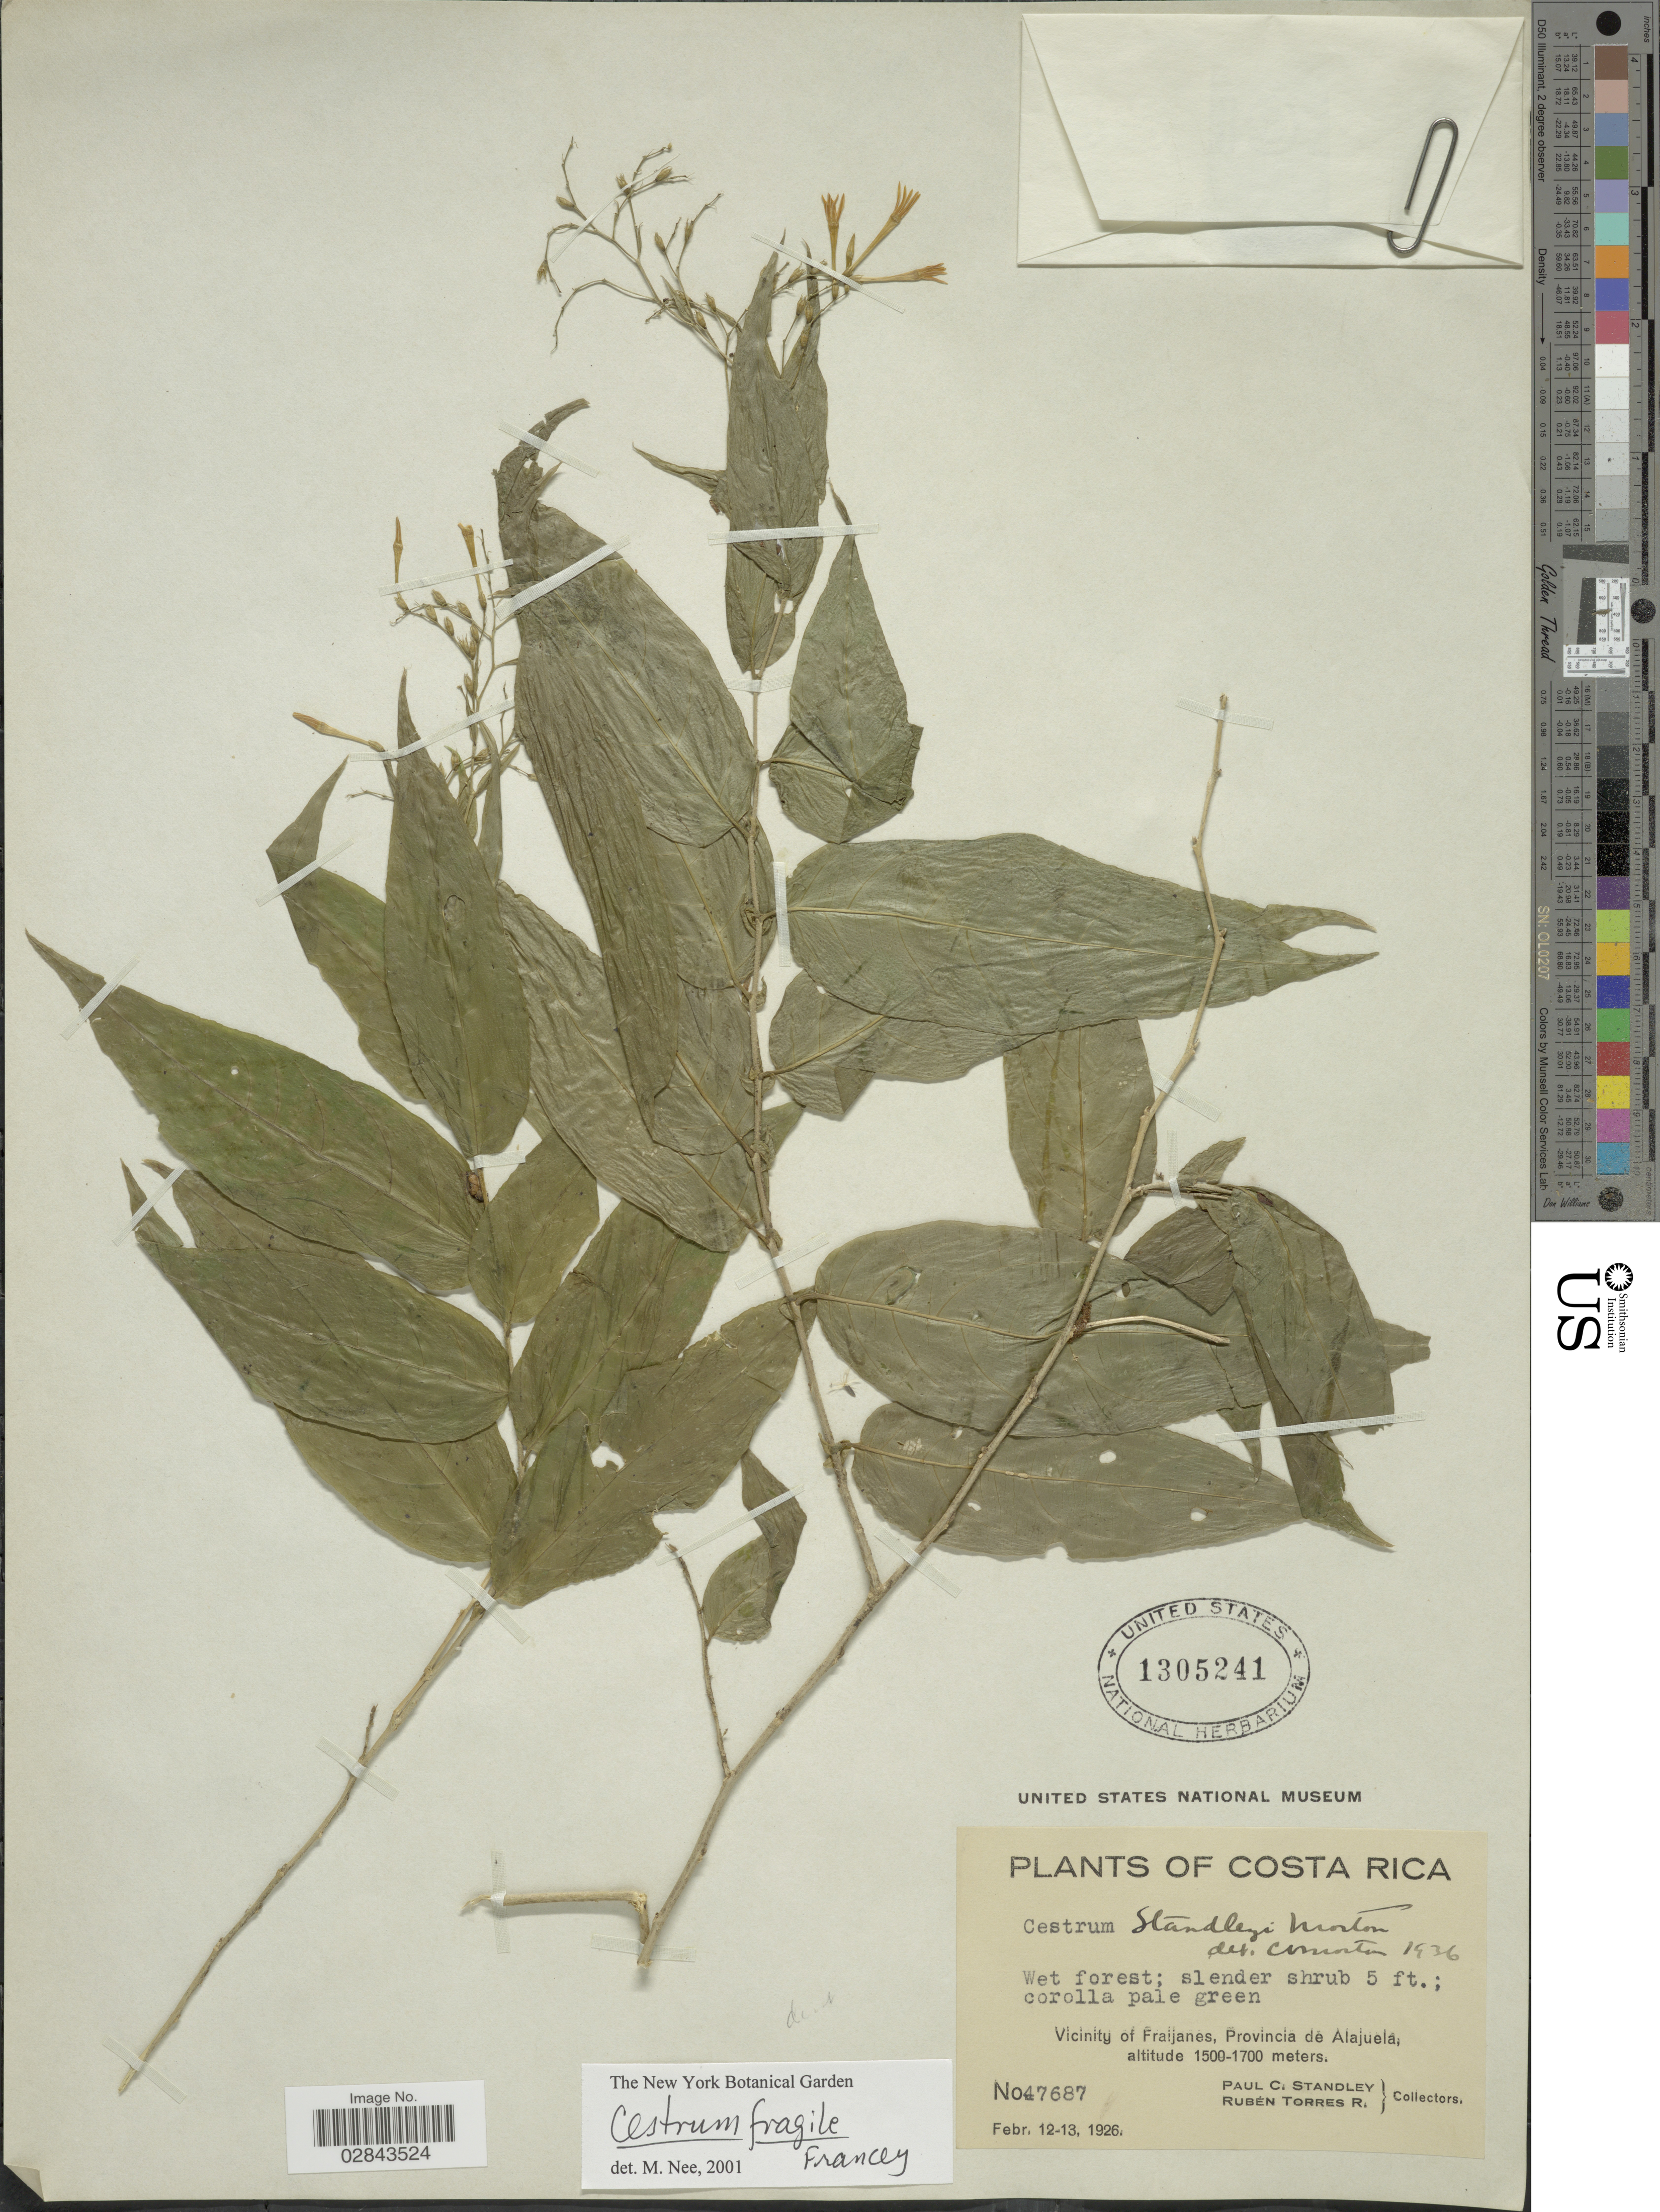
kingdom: Plantae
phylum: Tracheophyta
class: Magnoliopsida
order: Solanales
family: Solanaceae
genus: Cestrum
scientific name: Cestrum fragile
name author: Francey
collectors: P. C. Standley & R. Torres Rojas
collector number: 47687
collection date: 1926-02-12/1926-02-13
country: Costa Rica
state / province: Alajuela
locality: Vicinity of Fraijanes, Provincia de Alajuela.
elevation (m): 1500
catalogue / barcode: US 1305241